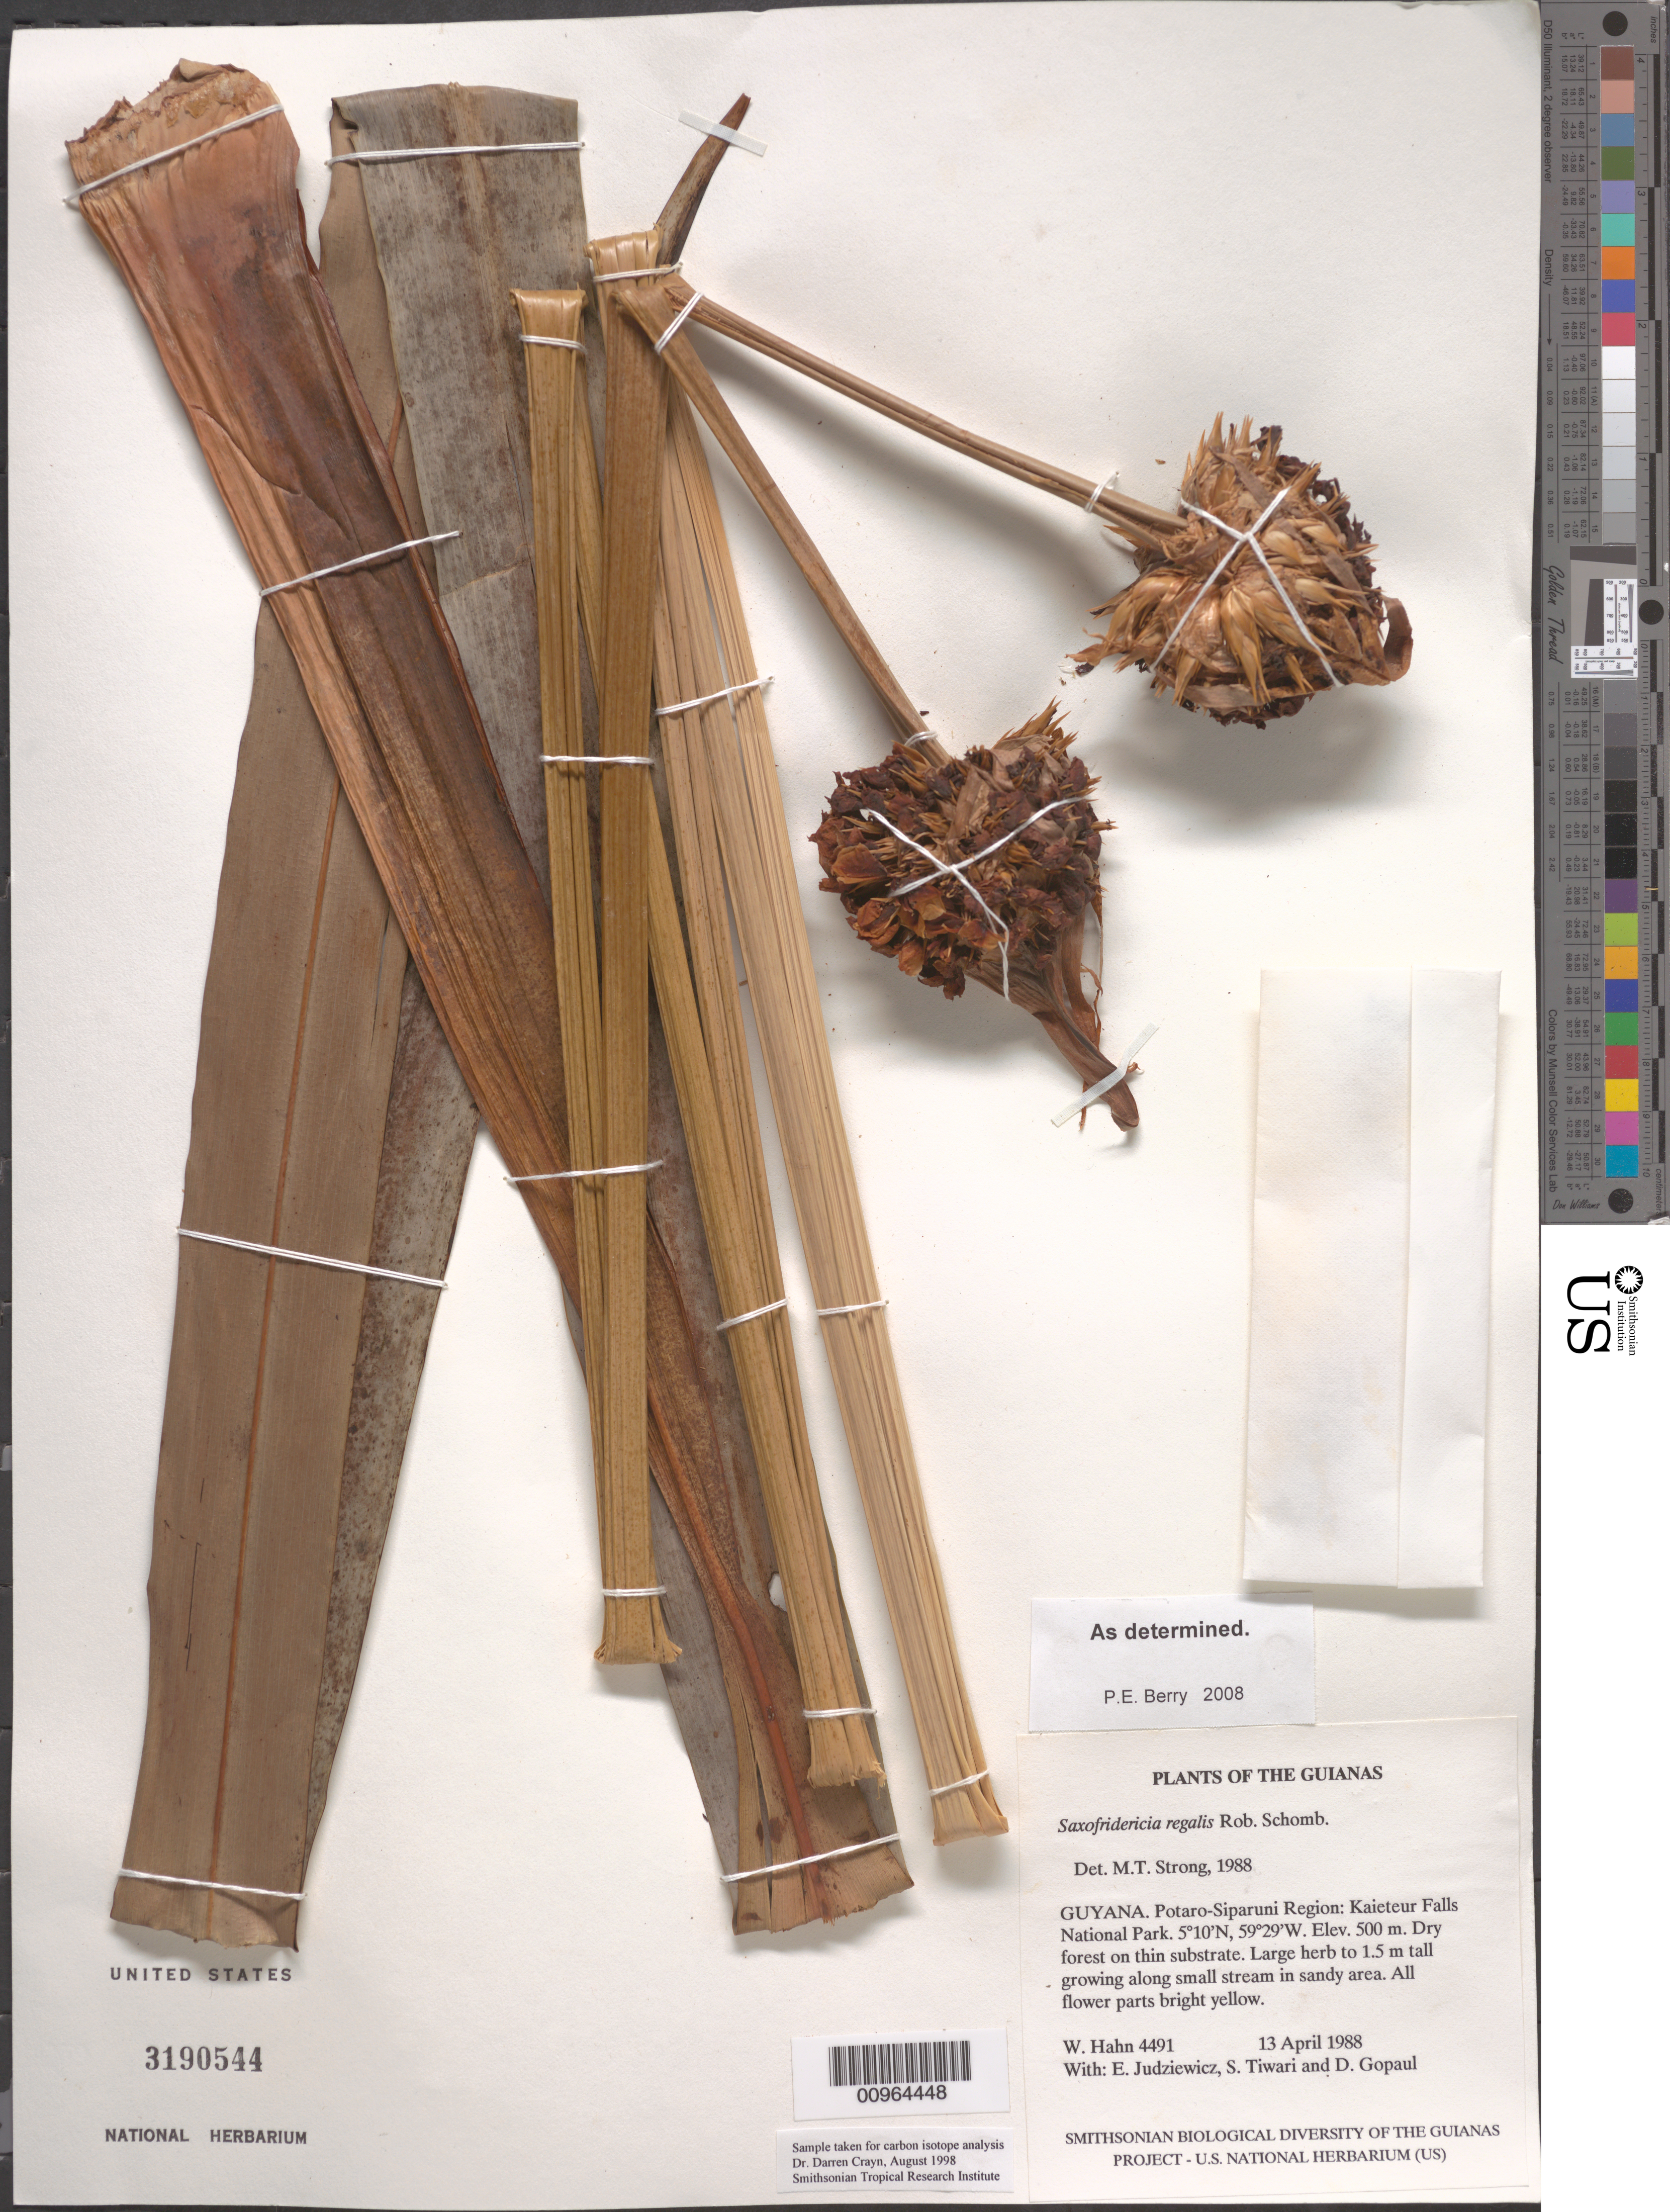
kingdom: Plantae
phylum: Tracheophyta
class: Liliopsida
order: Poales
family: Rapateaceae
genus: Saxofridericia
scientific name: Saxofridericia regalis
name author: R.H. Schomb.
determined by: Berry, P. E., (WIS), University of Wisconsin - Madison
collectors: W. Hahn, E. J. Judziewicz, S. Tiwari & D. Gopaul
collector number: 4491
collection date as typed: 13 April 1988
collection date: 1988-04-13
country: Guyana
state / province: Potaro-Siparuni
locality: Kaieteur Falls National Park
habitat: Dry forest on thin substrate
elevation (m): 500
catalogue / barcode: US 3190544